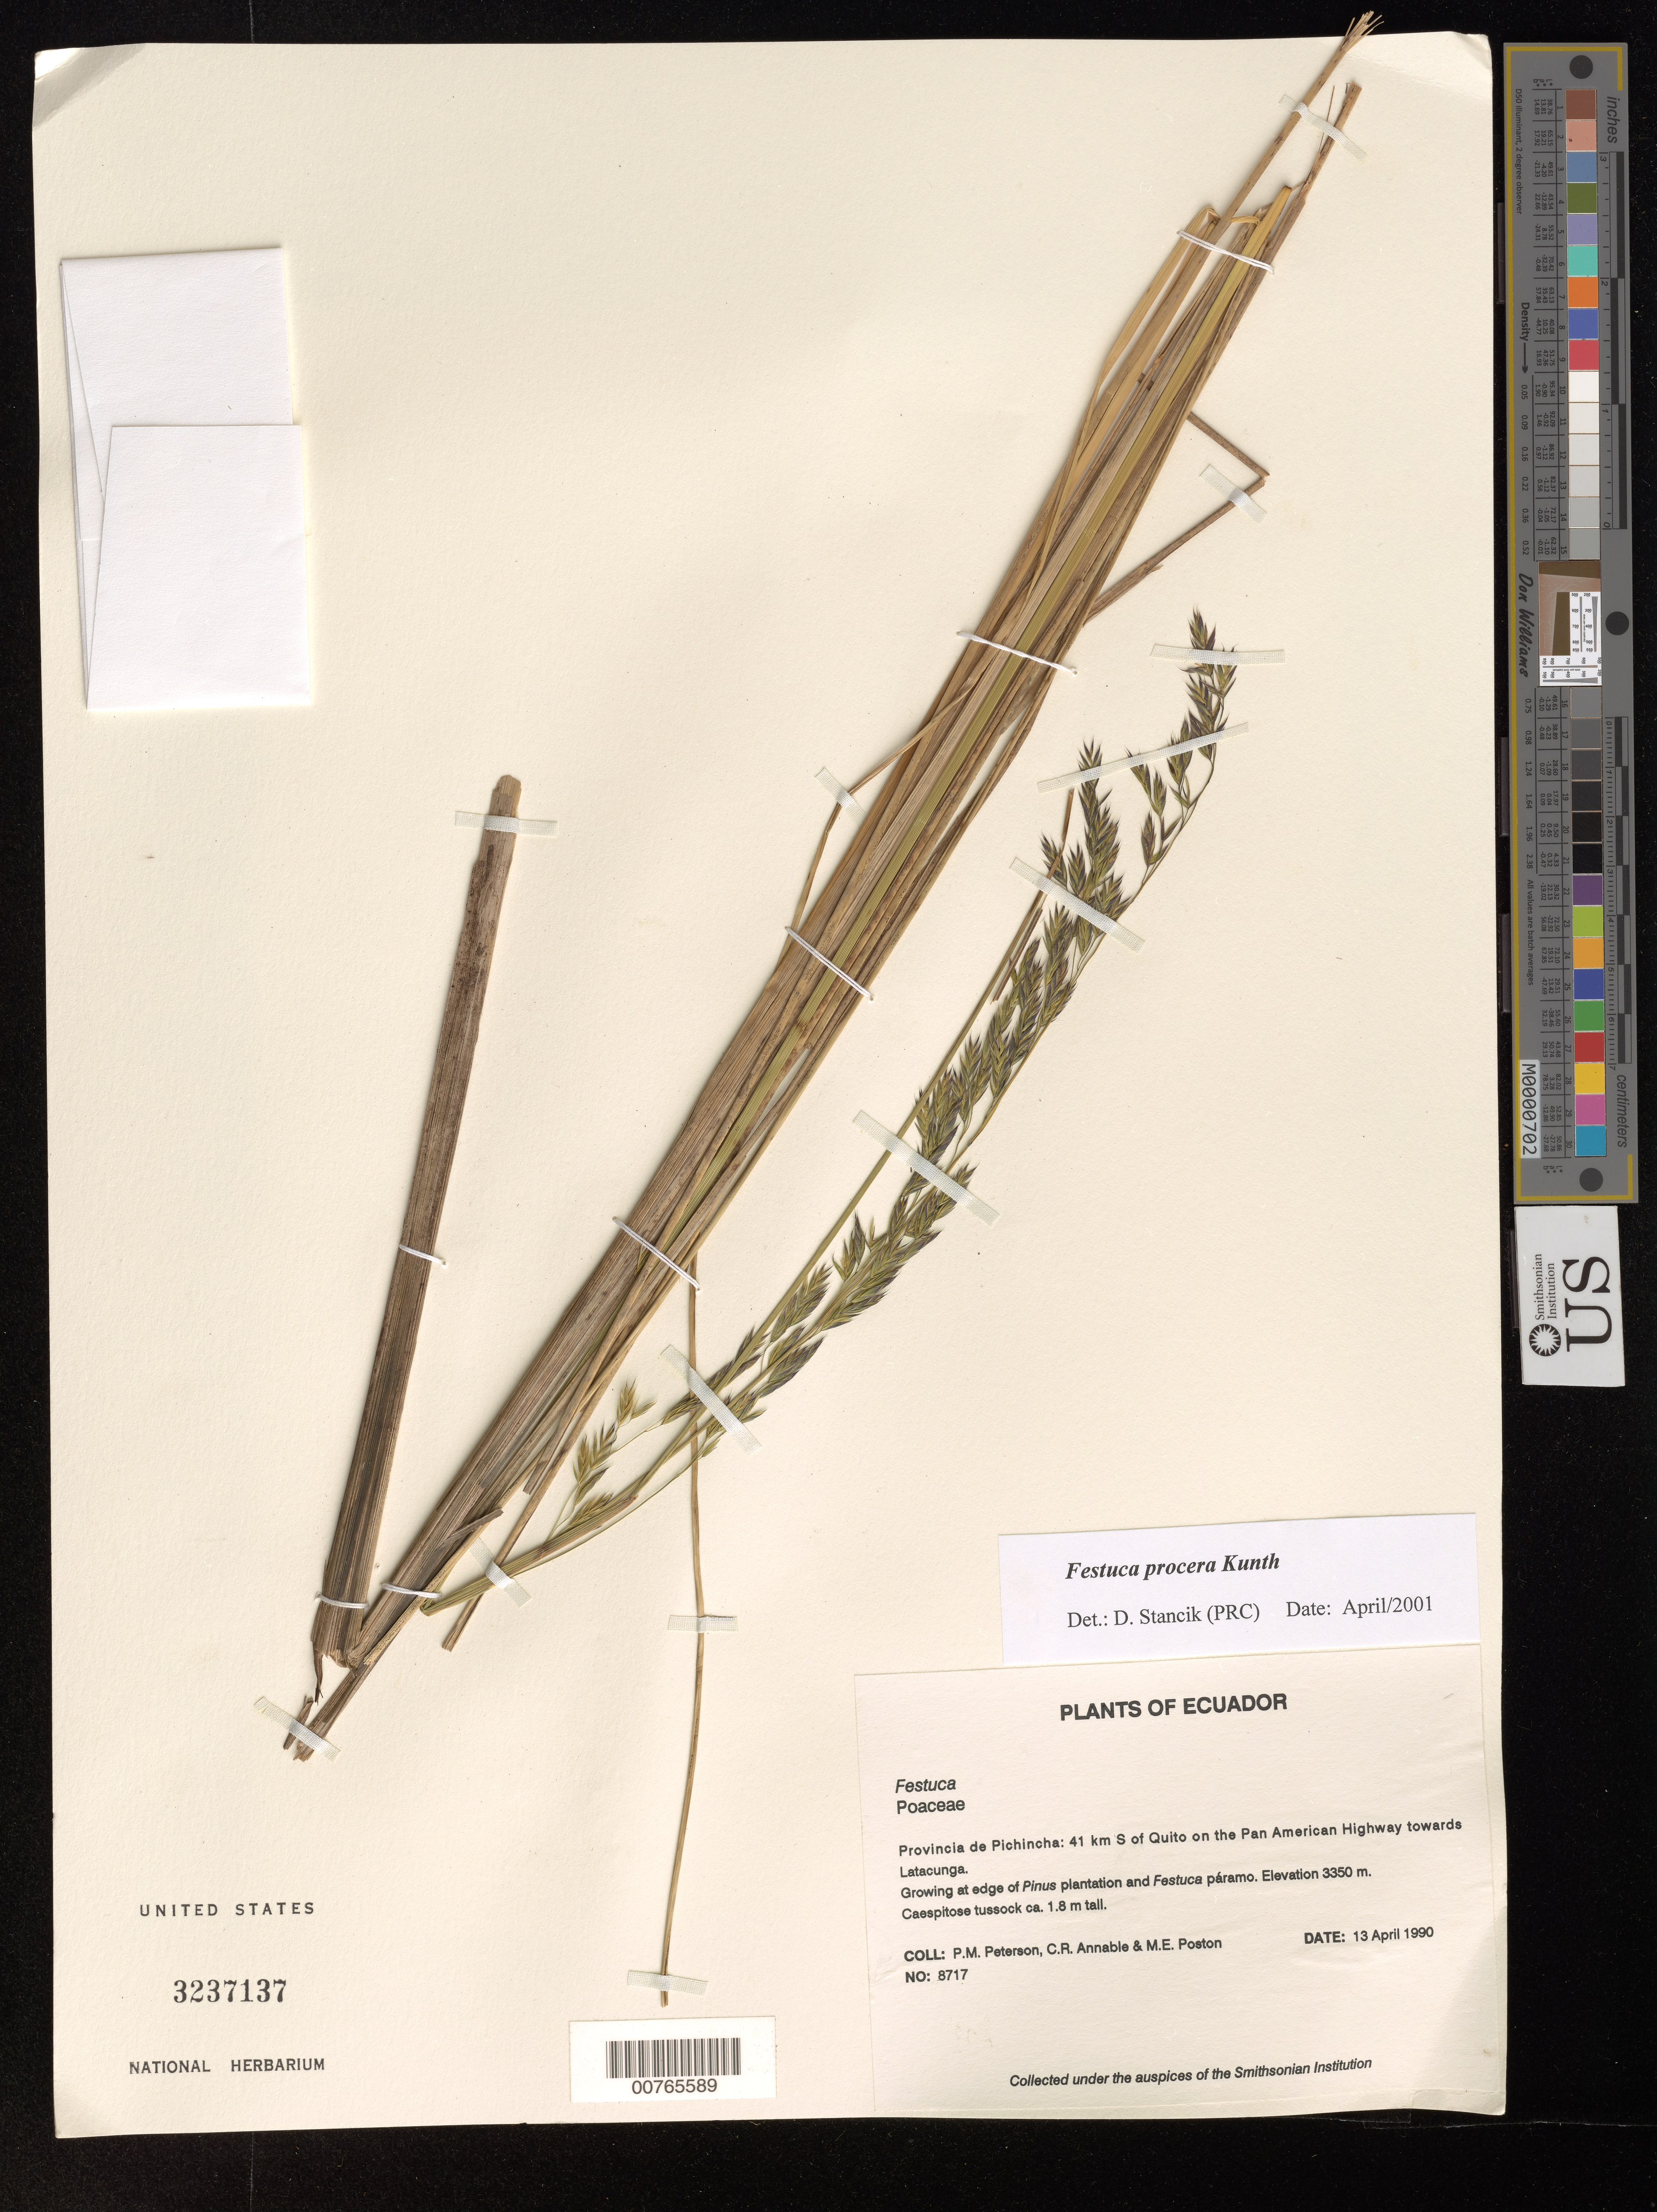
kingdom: Plantae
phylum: Tracheophyta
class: Liliopsida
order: Poales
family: Poaceae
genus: Festuca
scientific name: Festuca procera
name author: Kunth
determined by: Stancik, D.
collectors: P. M. Peterson, C. R. Annable & M. Poston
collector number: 08717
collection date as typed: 13 Apr 1990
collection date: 1990-04-13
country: Ecuador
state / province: Pichincha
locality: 41 km S of Quito on the Pan American Highway towards Latacunga.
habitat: Growing at edge of Pinus plantation and Festuca páramo.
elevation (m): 3350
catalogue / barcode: US 3237137